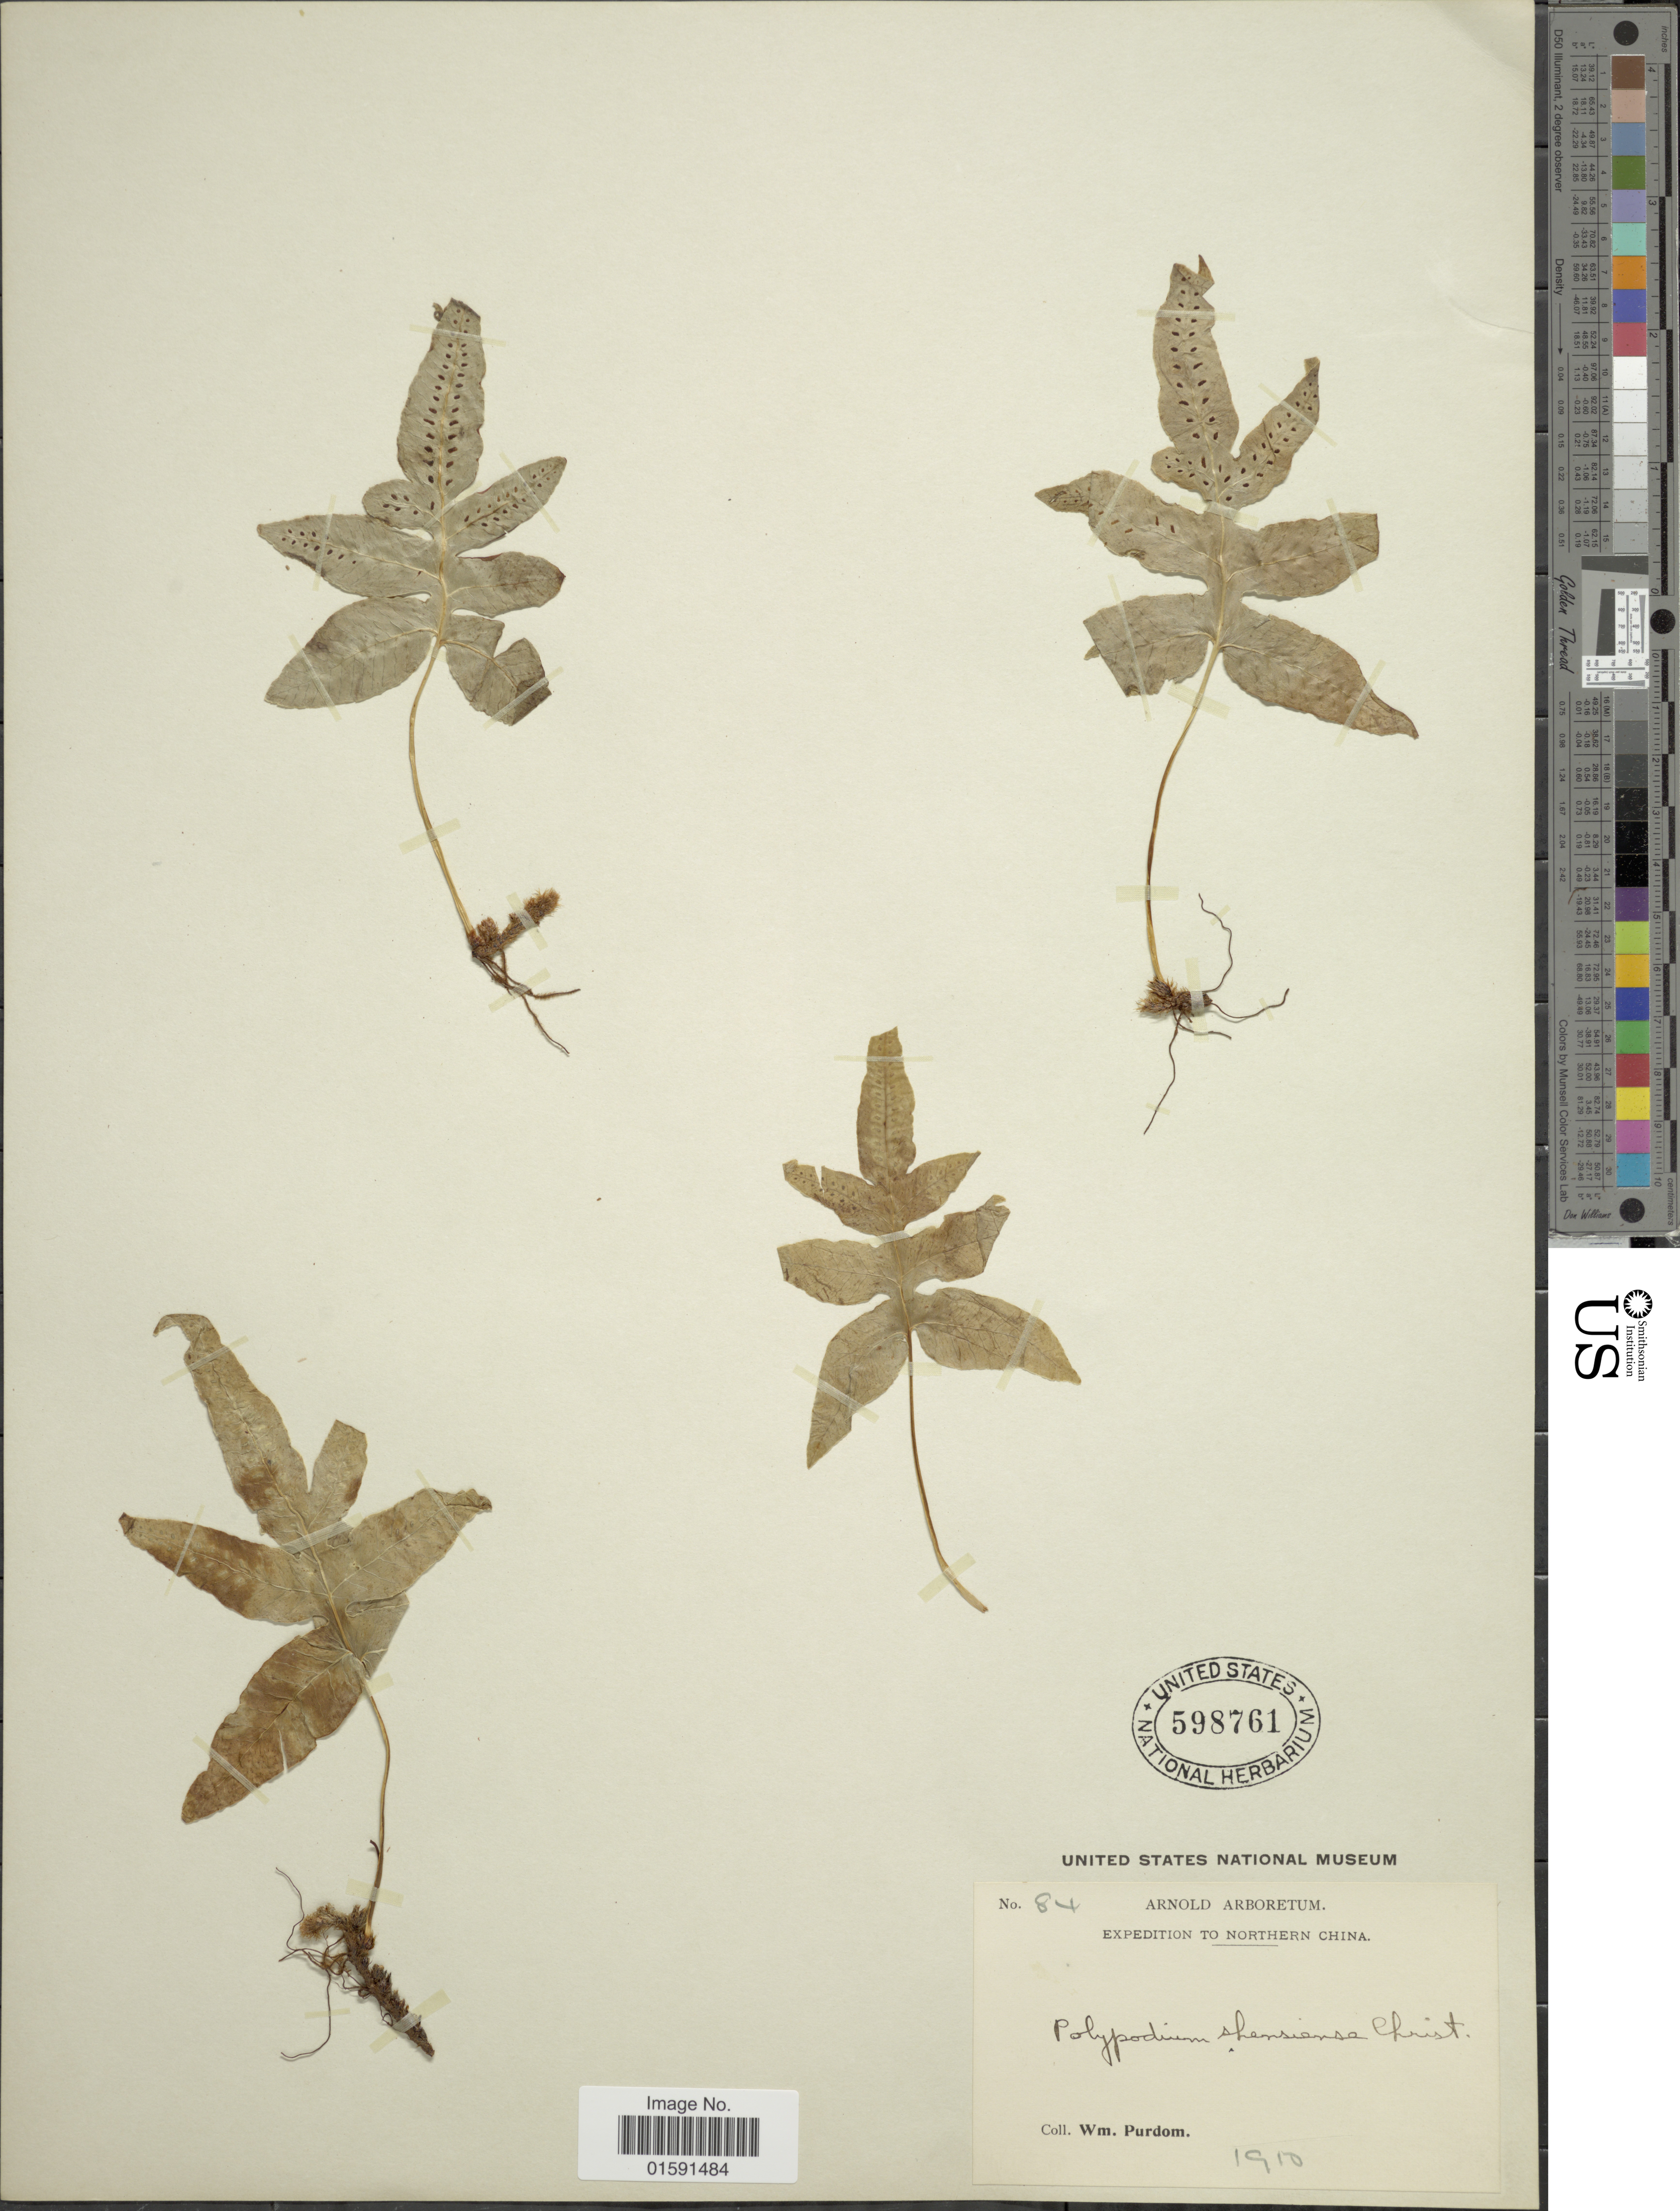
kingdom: Plantae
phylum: Tracheophyta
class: Polypodiopsida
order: Polypodiales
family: Polypodiaceae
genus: Selliguea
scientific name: Selliguea veitchii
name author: (Baker) H. Ohashi & K. Ohashi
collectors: W. Purdom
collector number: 84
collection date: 1910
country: China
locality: Northern China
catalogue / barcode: US 598761